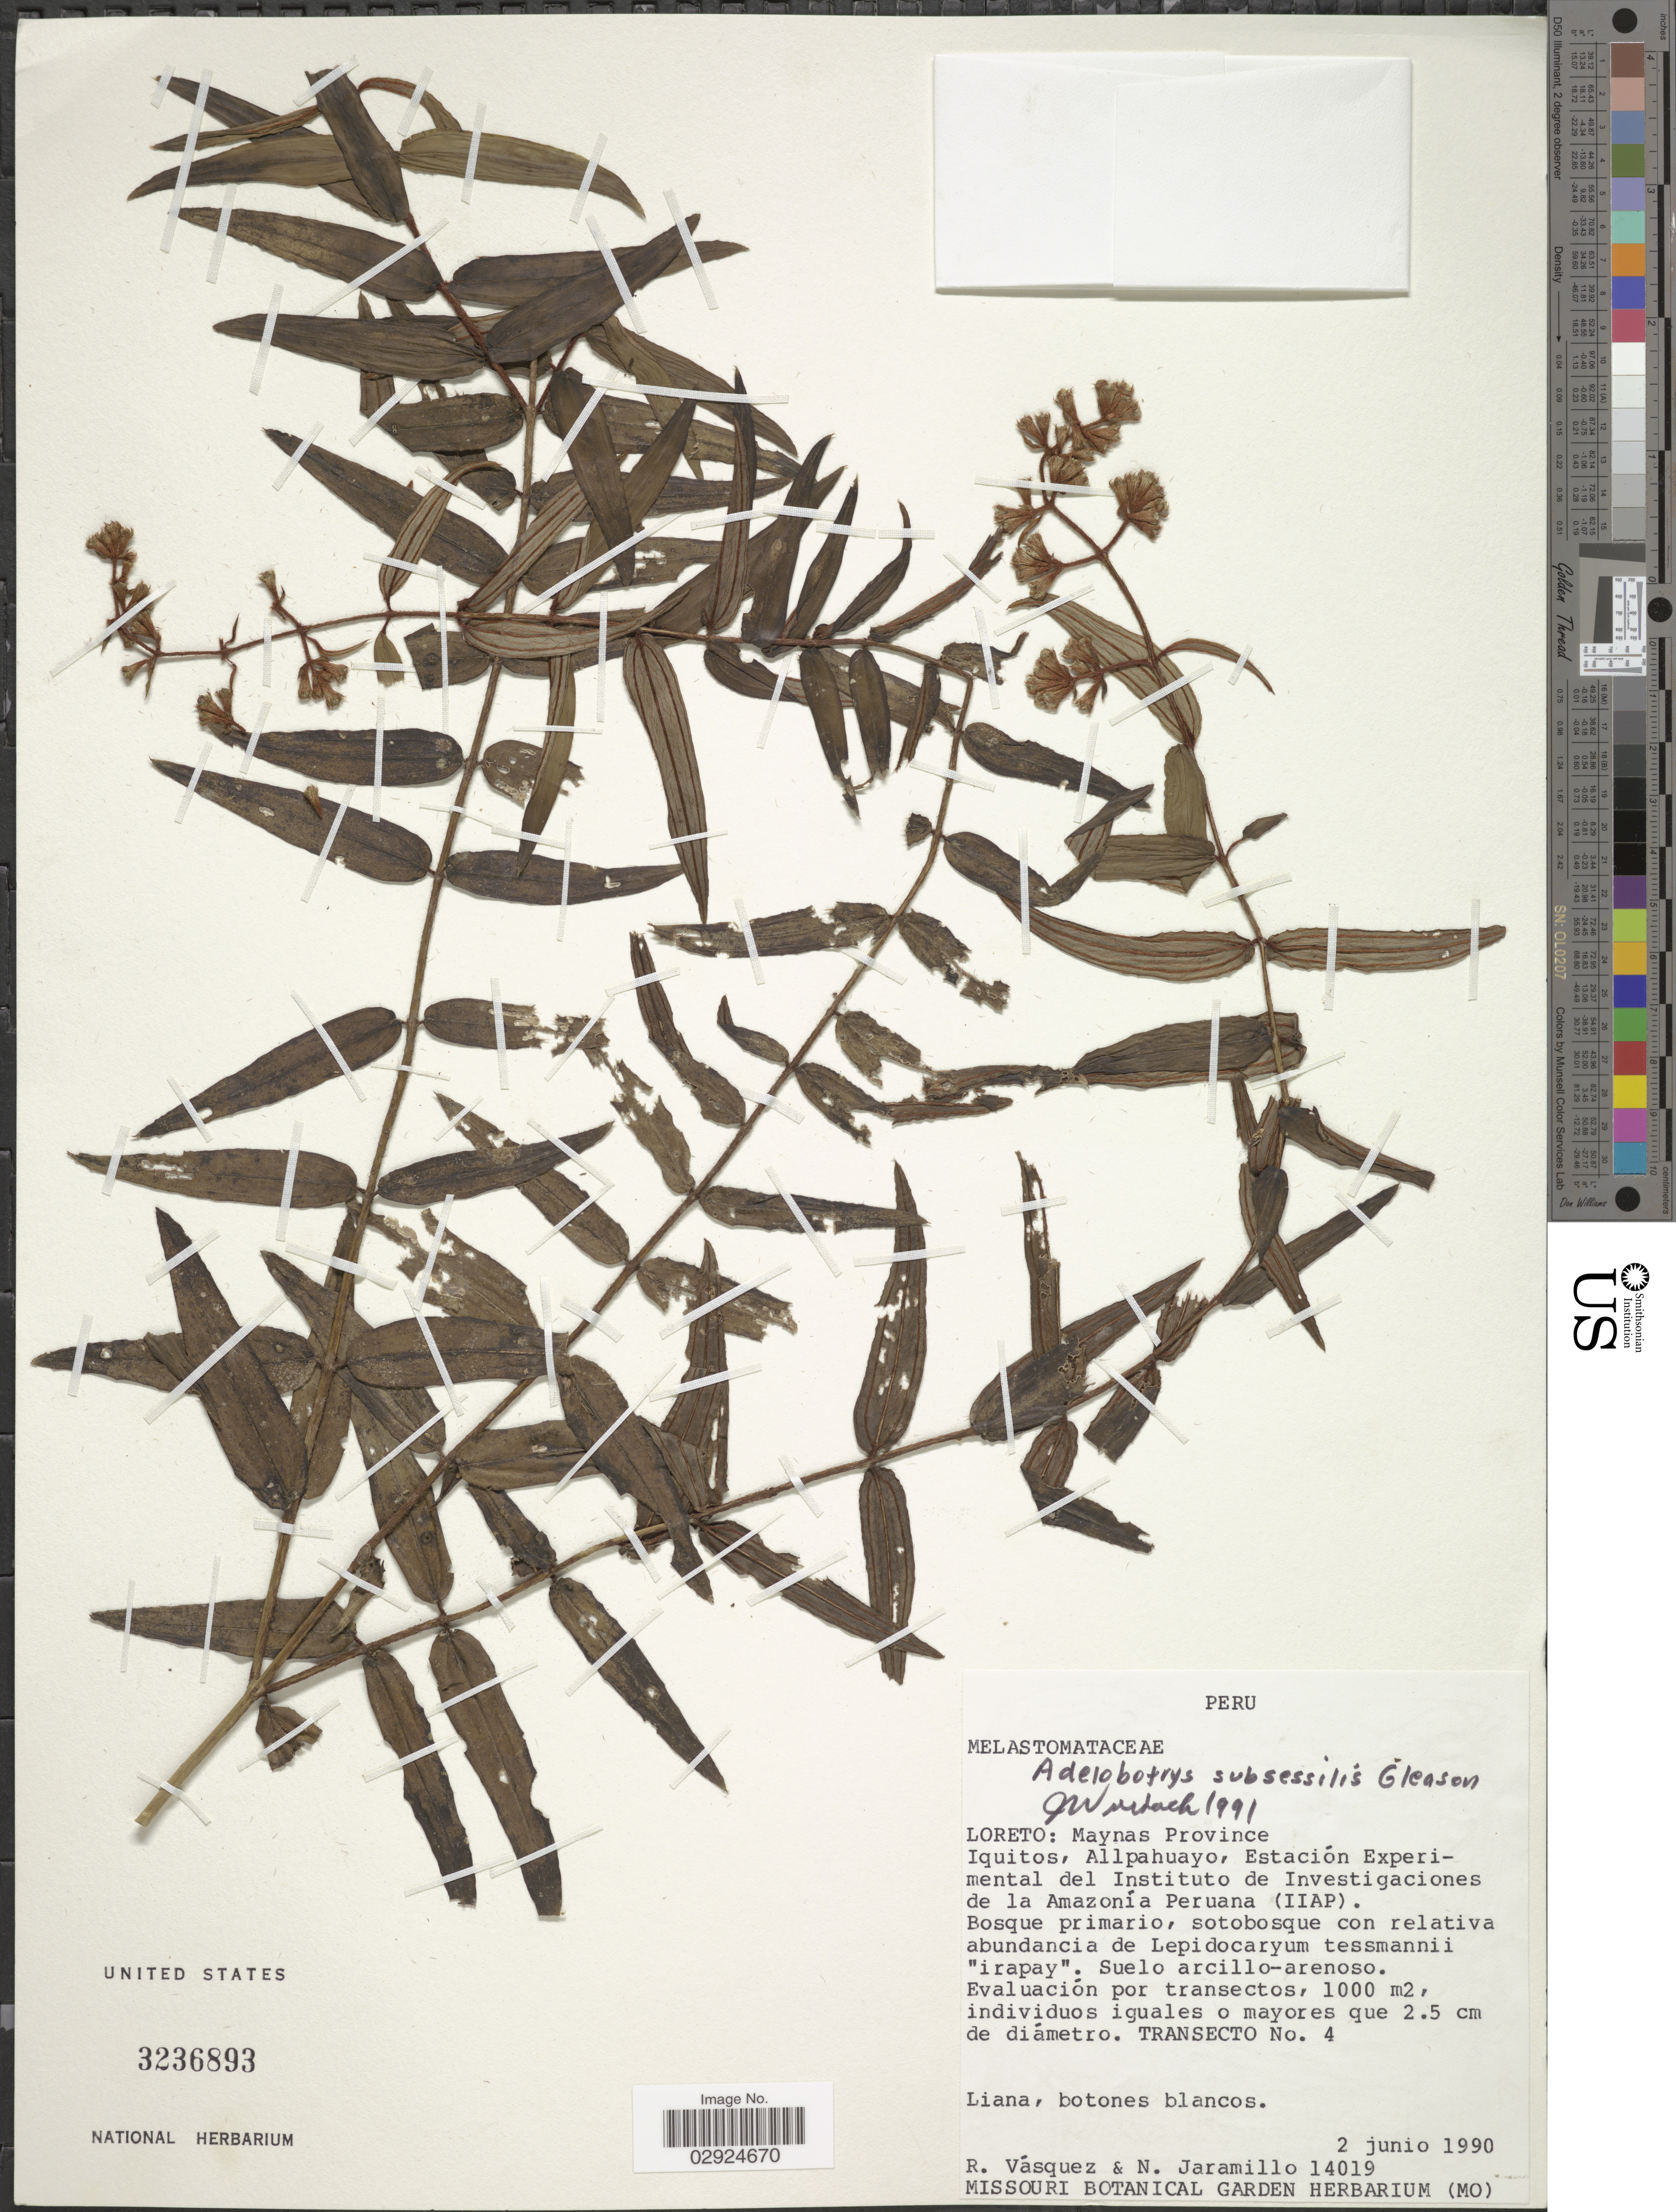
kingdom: Plantae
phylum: Tracheophyta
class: Magnoliopsida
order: Myrtales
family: Melastomataceae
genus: Adelobotrys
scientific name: Adelobotrys subsessilis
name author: Gleason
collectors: R. Vásquez & N. Jaramillo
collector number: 14019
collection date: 1990-06-02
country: Peru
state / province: Loreto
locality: Loreto: Maynas Province. Iquitos, Allpahuayo, Estación Experimental del Instituto de Investigaciones de la Amazonía Peruana (IIAP).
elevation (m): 1000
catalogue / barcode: US 3236893